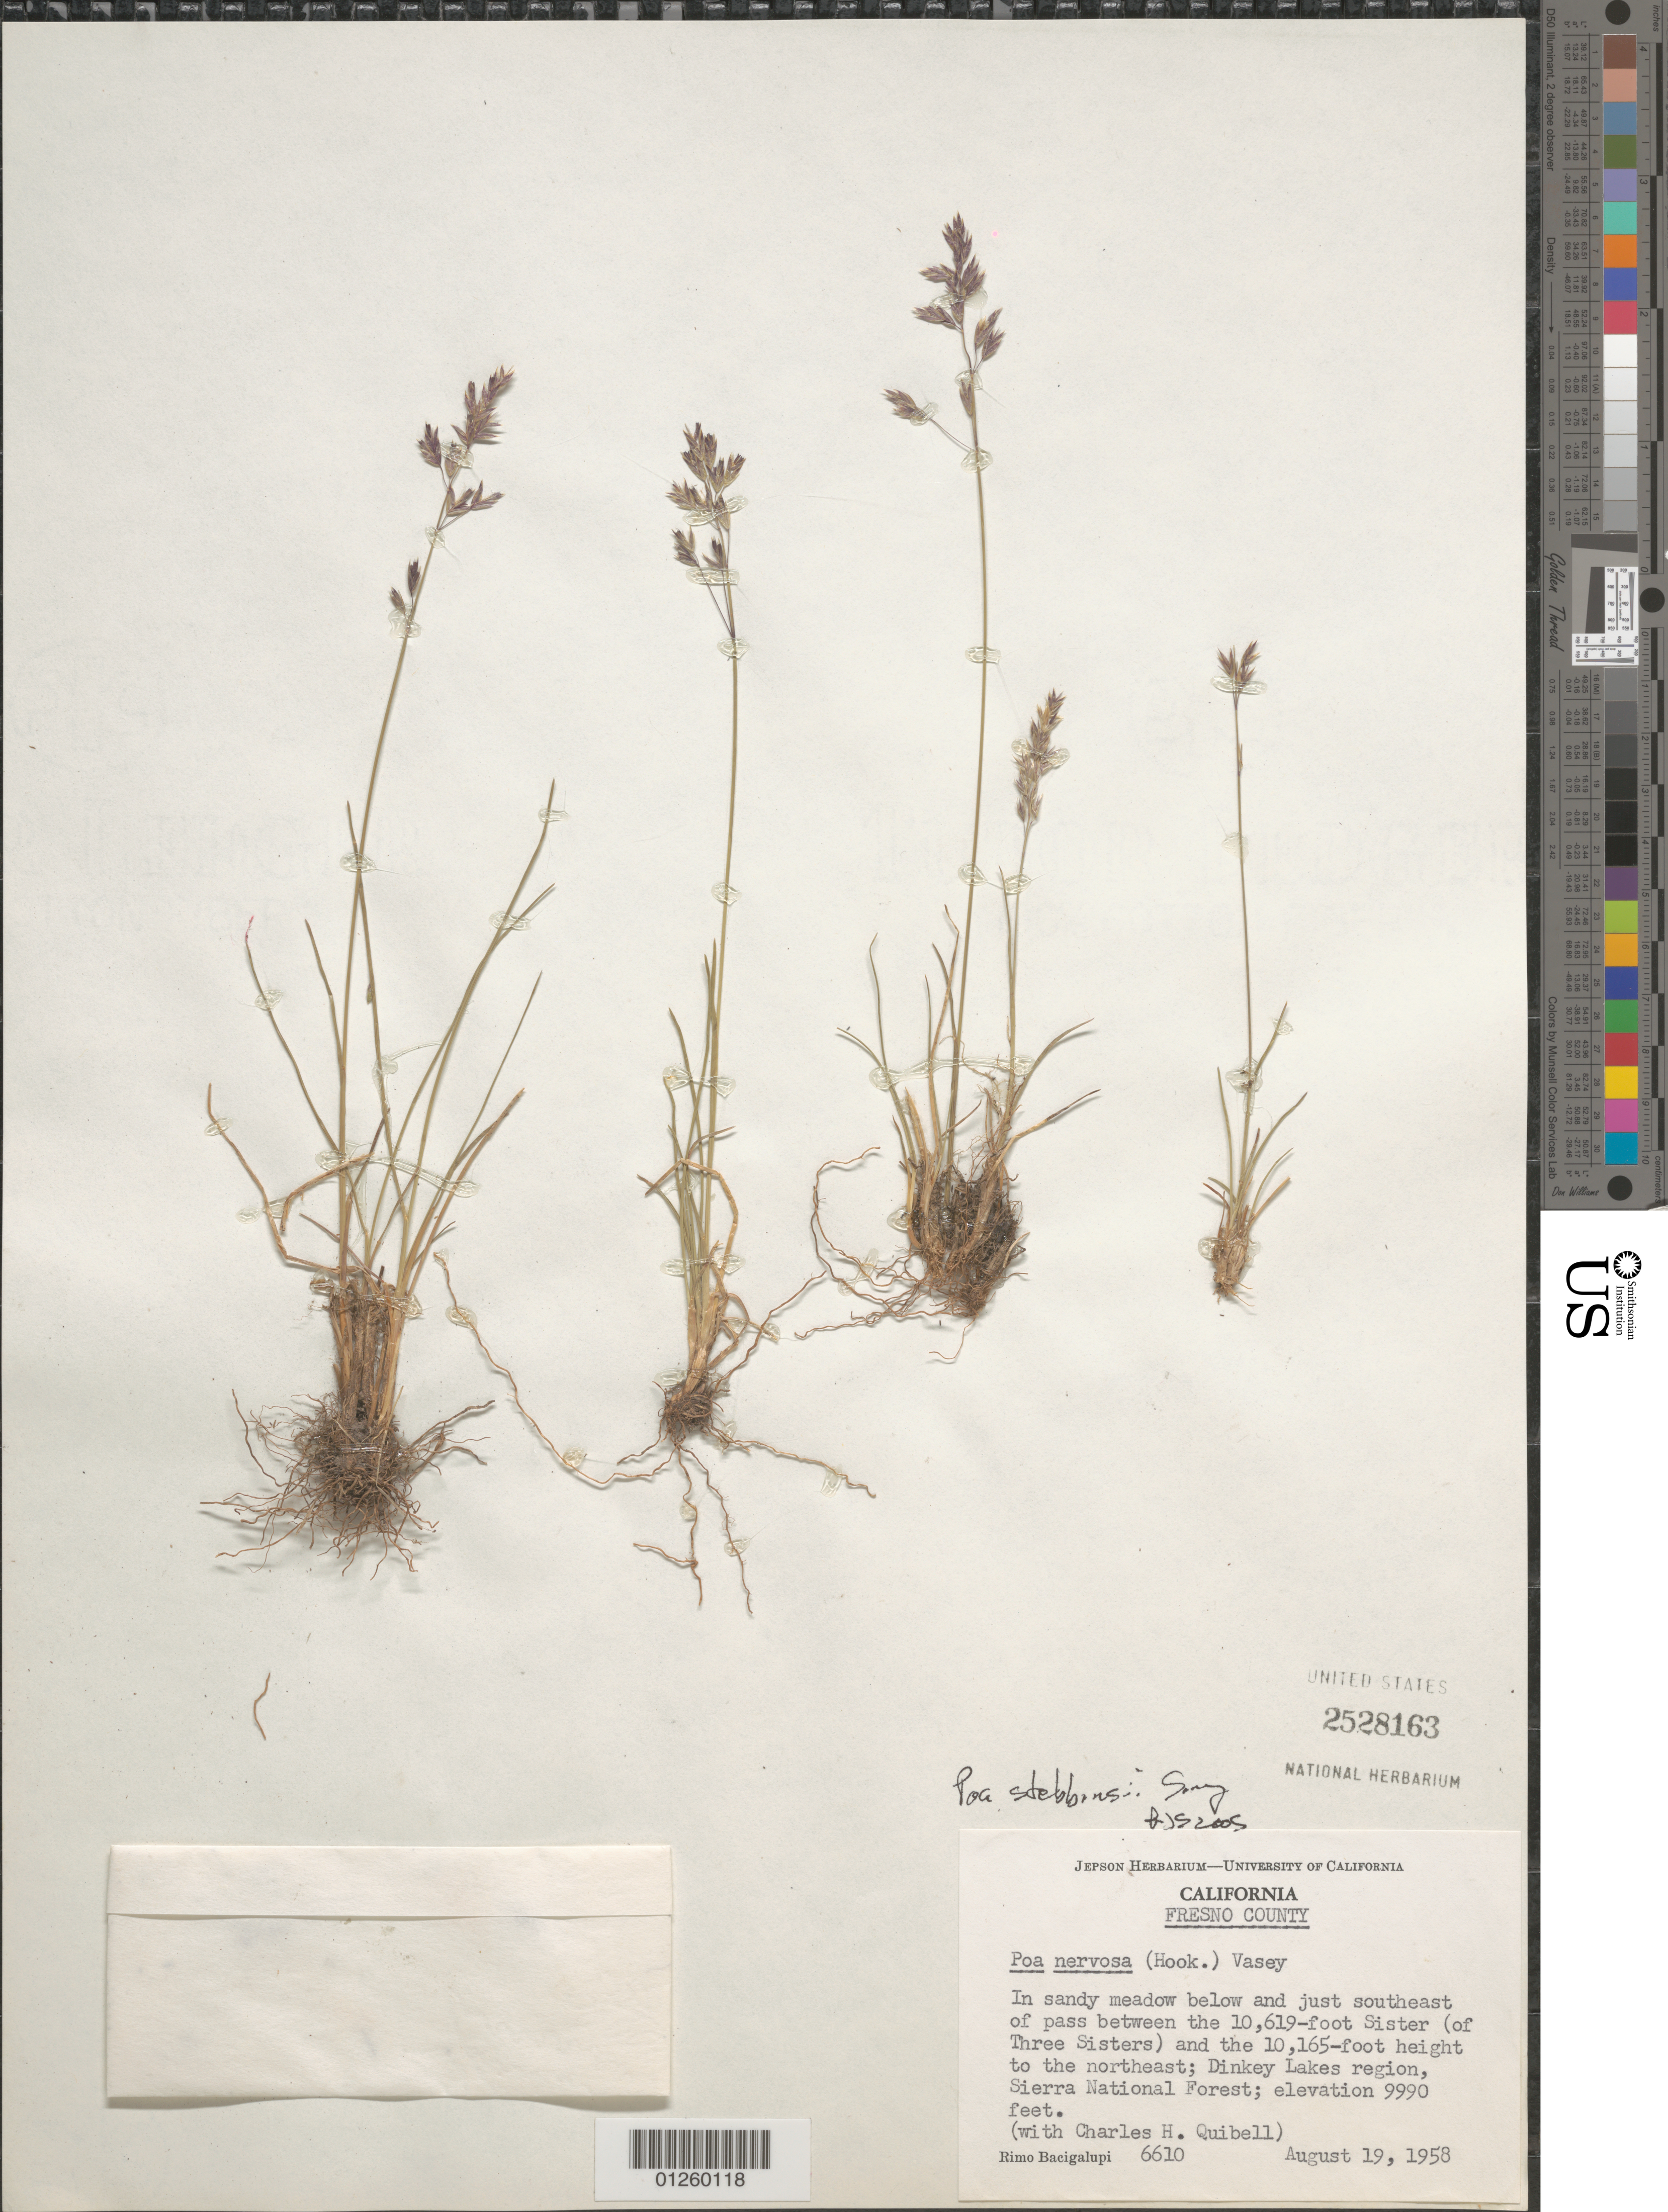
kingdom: Plantae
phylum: Tracheophyta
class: Liliopsida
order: Poales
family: Poaceae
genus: Poa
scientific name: Poa stebbinsii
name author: Soreng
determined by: Soreng, Robert J., Research Associate (BOT), Smithsonian Institution - National Museum of Natural History (UNITED STATES)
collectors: R. Bacigalupi & C. Quibell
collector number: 6610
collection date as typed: August 19, 1958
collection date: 1958-08-19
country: United States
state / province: California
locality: In sandy meadows below and just southeast of pass between the 10,619-foot Sister (of Three Sisters) and the 10,165-foot height to the northeast; Dinkey Lakes region, Sierra National Forest.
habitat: In sandy meadow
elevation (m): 3045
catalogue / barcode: US 2528163